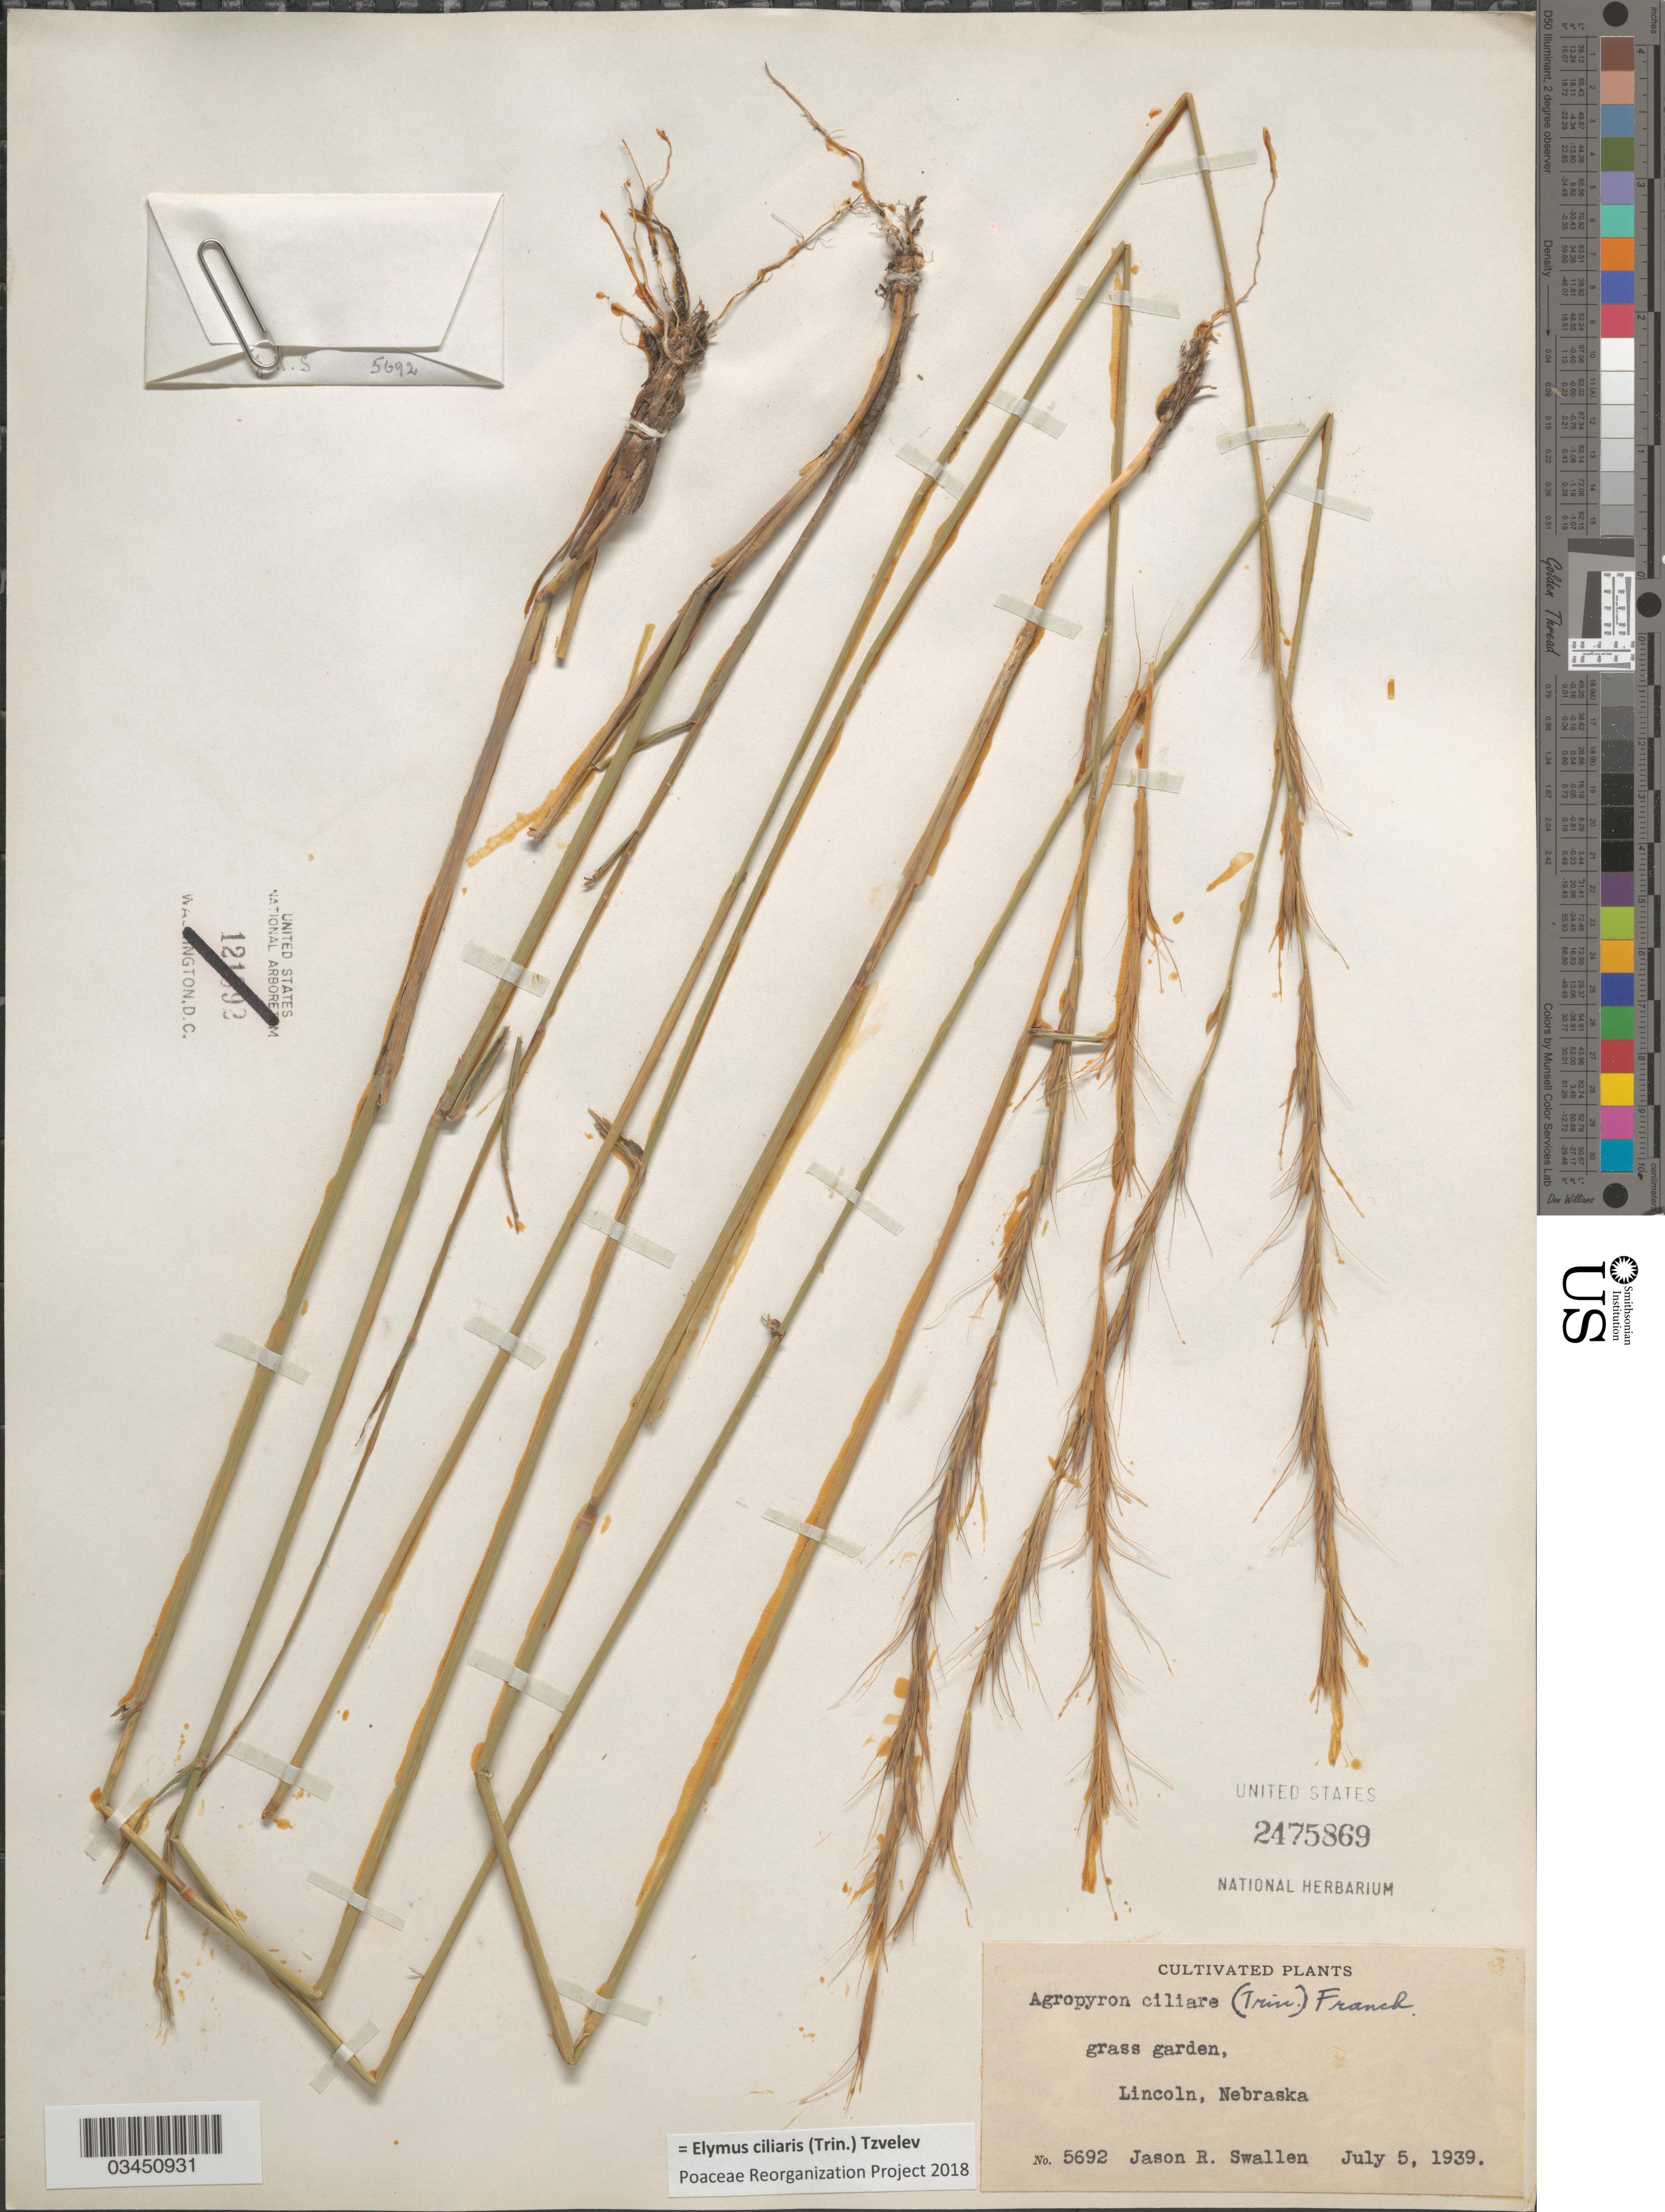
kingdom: Plantae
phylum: Tracheophyta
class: Liliopsida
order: Poales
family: Poaceae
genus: Elymus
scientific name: Elymus ciliaris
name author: (Trin.) Tzvelev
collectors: J. R. Swallen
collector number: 5692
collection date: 1939-07-05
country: United States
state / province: Nebraska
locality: Grass garden, Lincoln.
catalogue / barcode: US 2475869